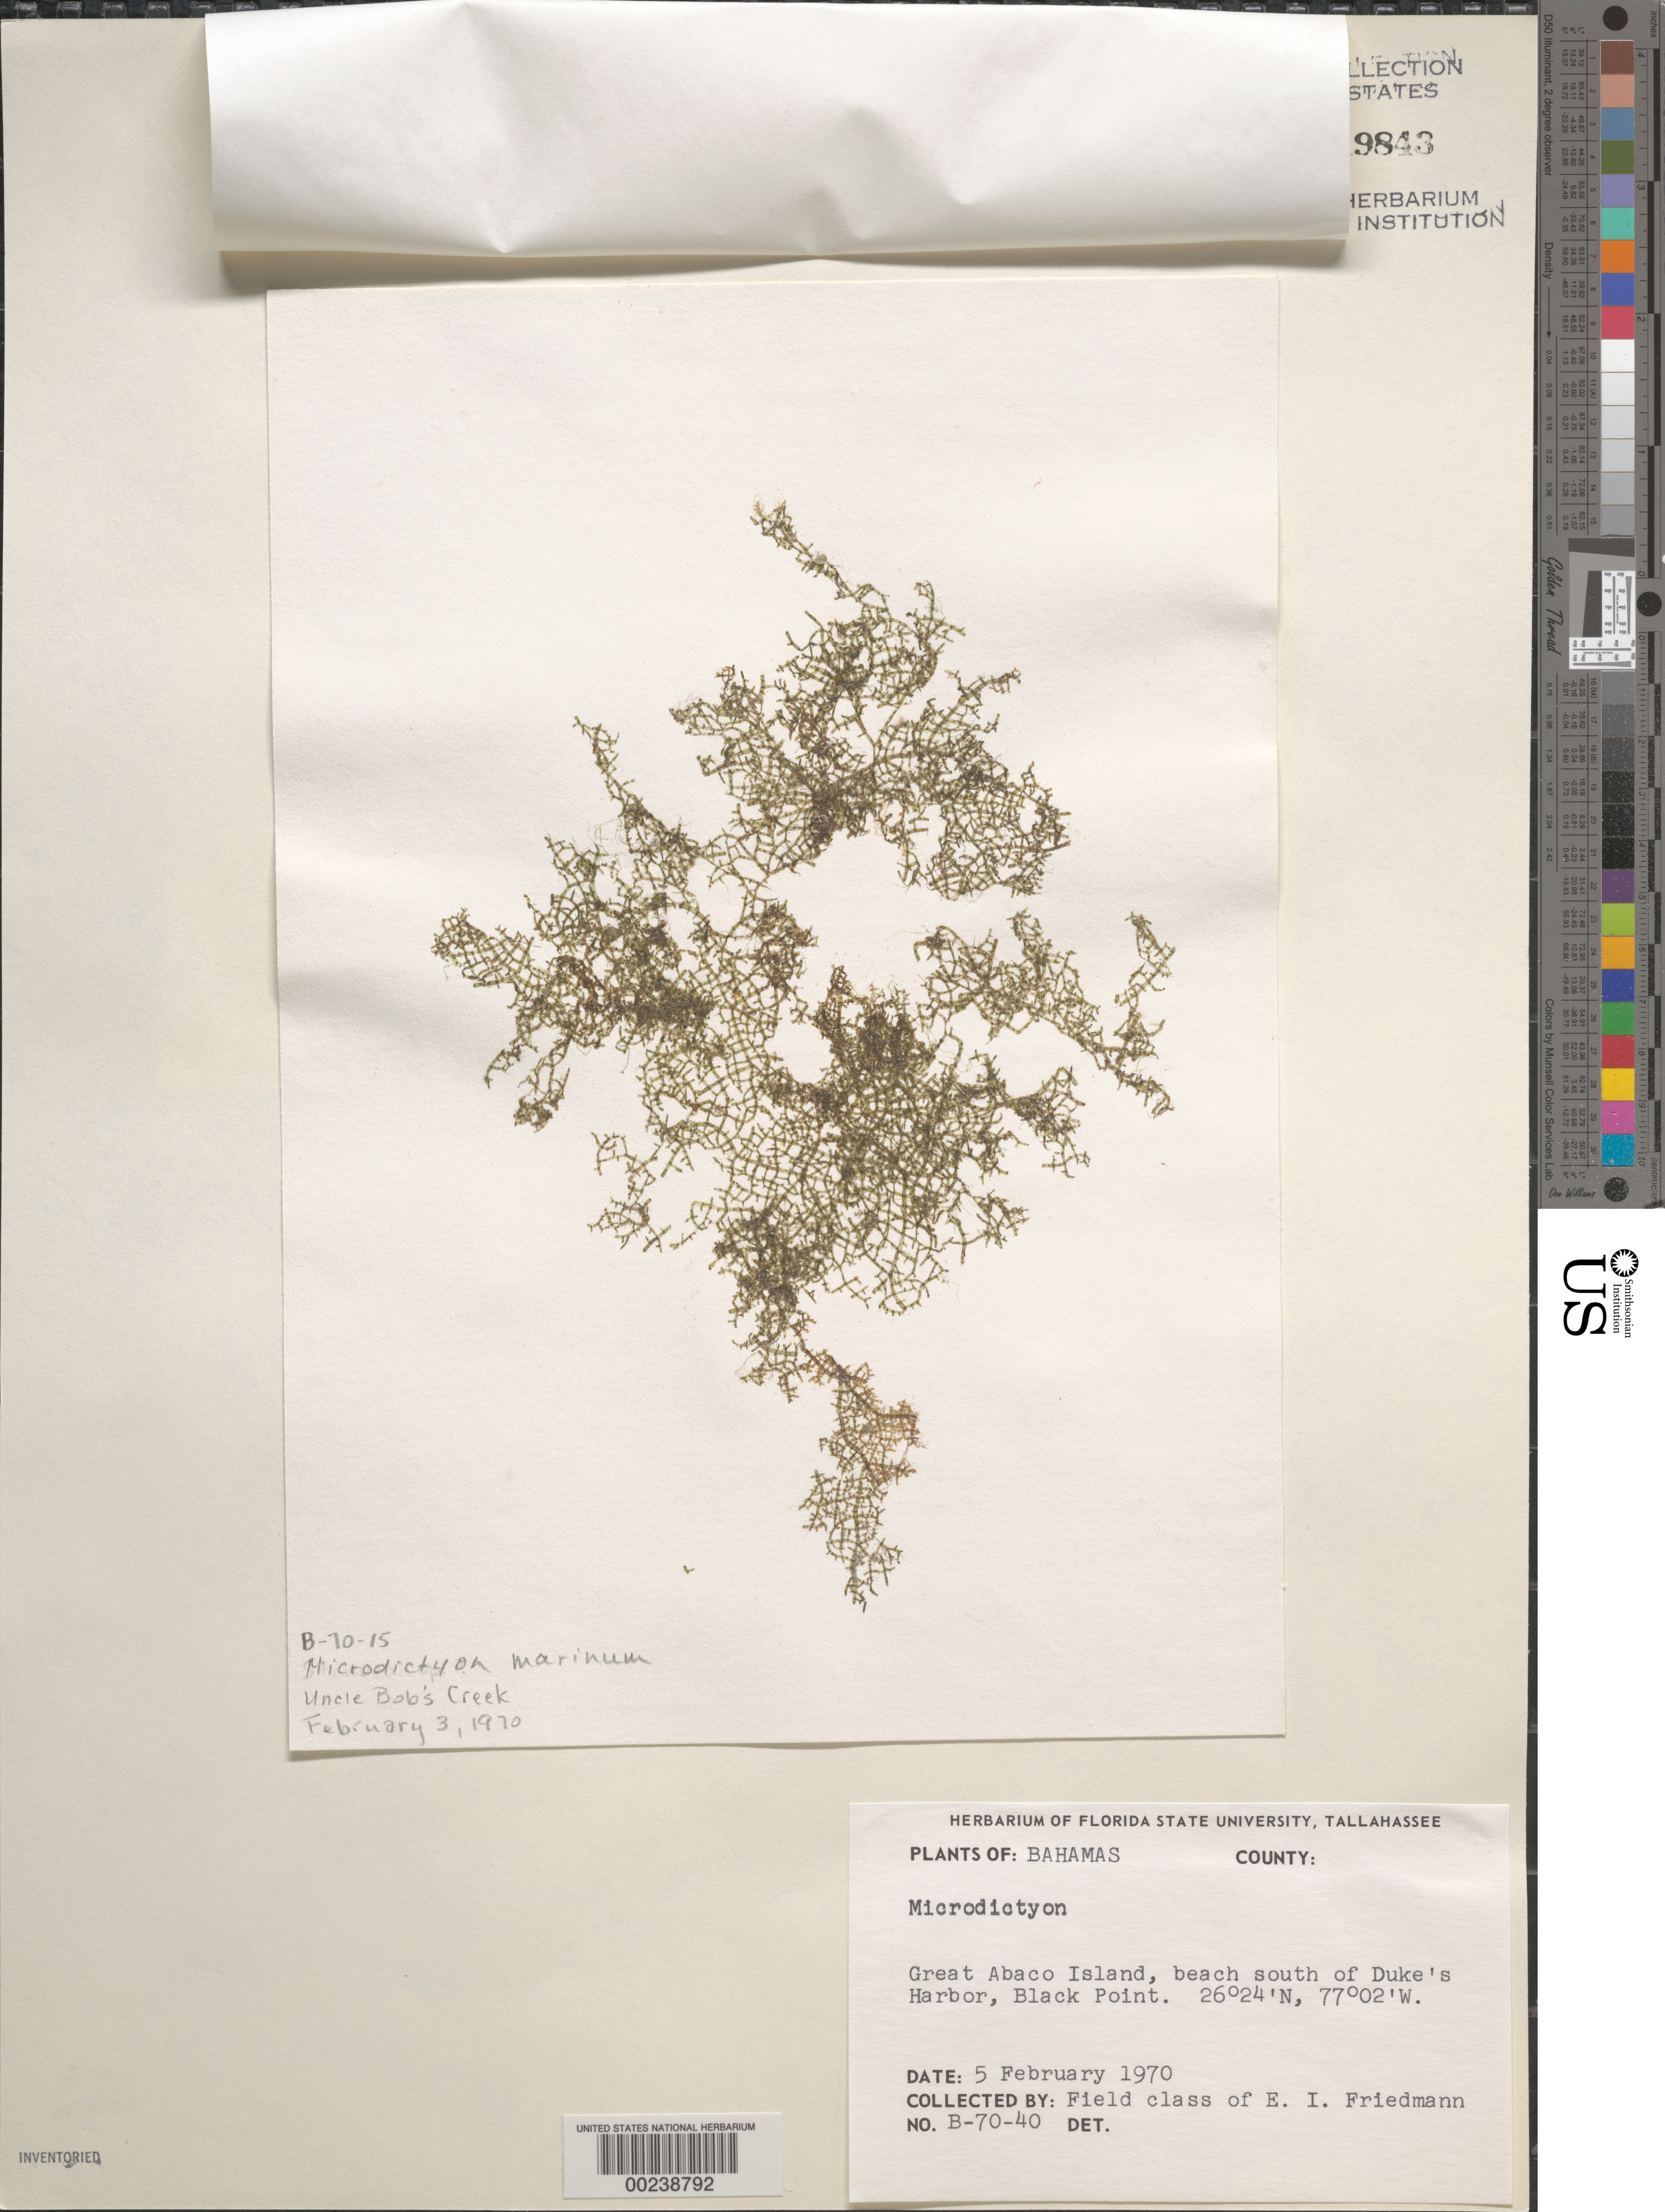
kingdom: Plantae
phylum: Chlorophyta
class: Ulvophyceae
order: Cladophorales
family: Anadyomenaceae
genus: Microdictyon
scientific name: Microdictyon sp.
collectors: E. Friedmann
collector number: B-70-40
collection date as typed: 05 Feb 1970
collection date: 1970-02-05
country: Bahamas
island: Great Abaco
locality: Black Point, Duke's Harbor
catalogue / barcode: US 19843